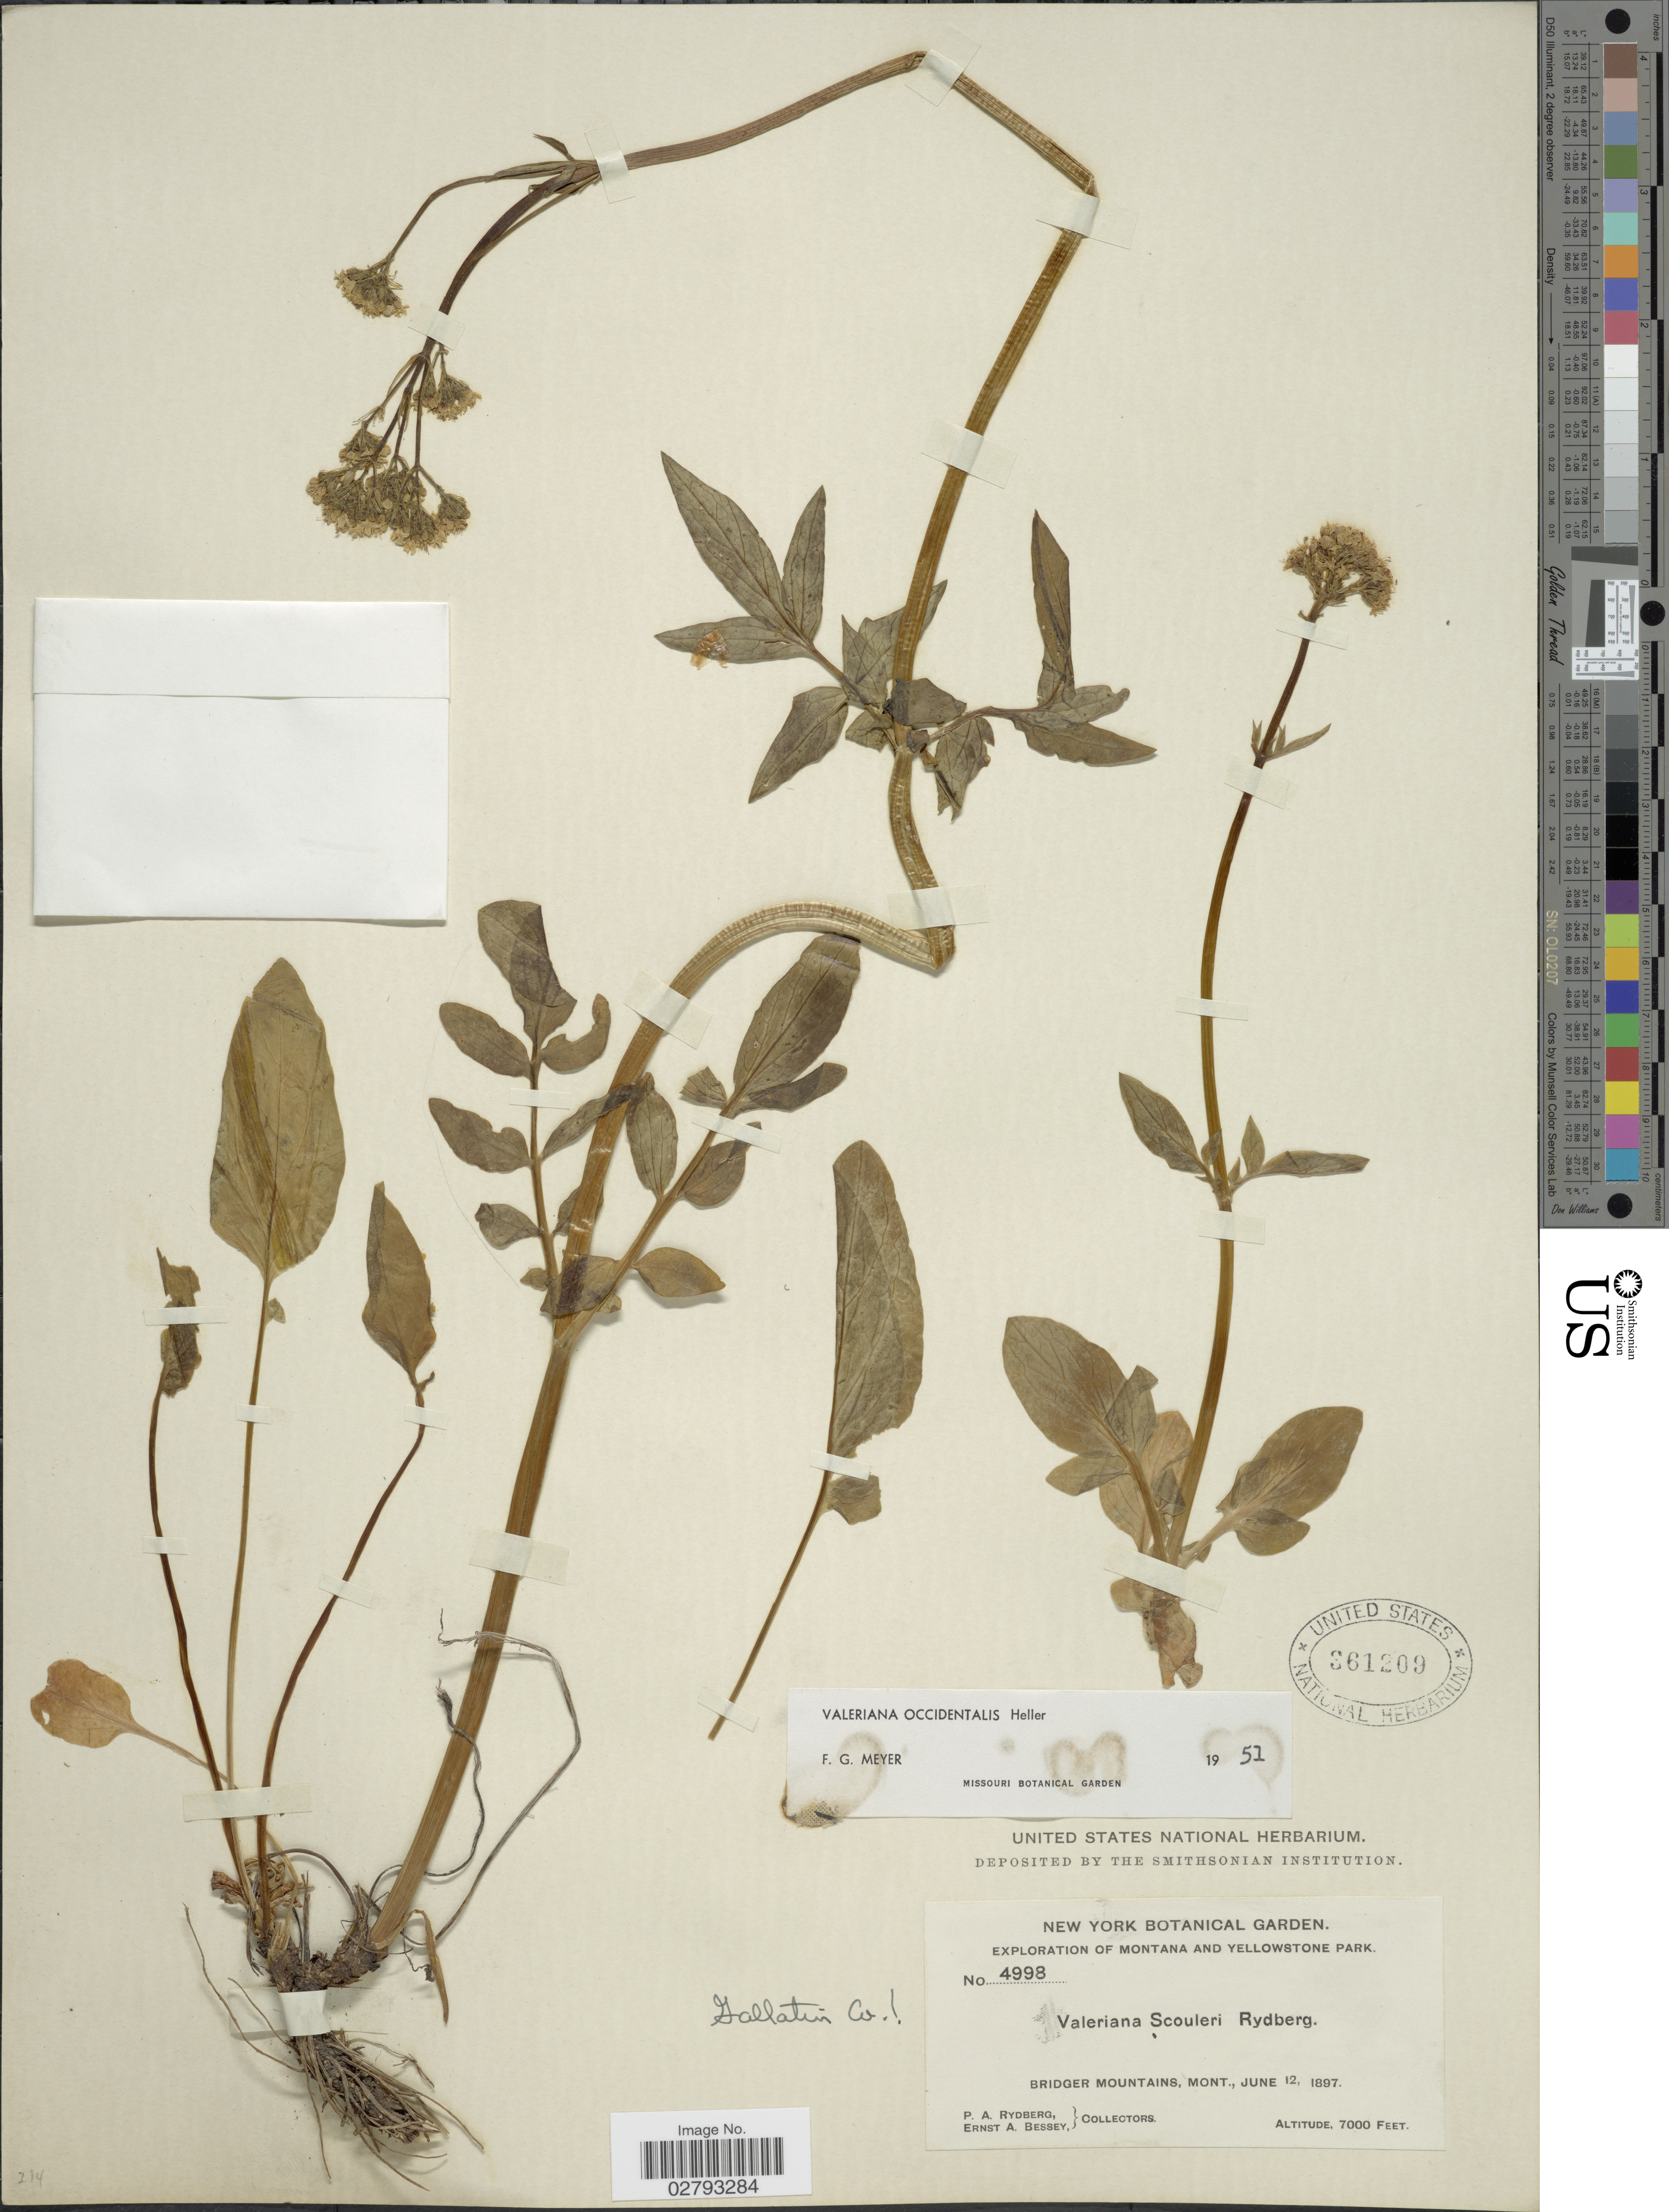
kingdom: Plantae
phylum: Tracheophyta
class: Magnoliopsida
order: Dipsacales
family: Caprifoliaceae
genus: Valeriana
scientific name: Valeriana occidentalis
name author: A. Heller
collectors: P. A. Rydberg & E. A. Bessey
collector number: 4998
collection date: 1897-06-20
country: United States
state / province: Montana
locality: Montana and Yellowstone Park, Bridger Mountains.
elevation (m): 2134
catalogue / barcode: US 361209